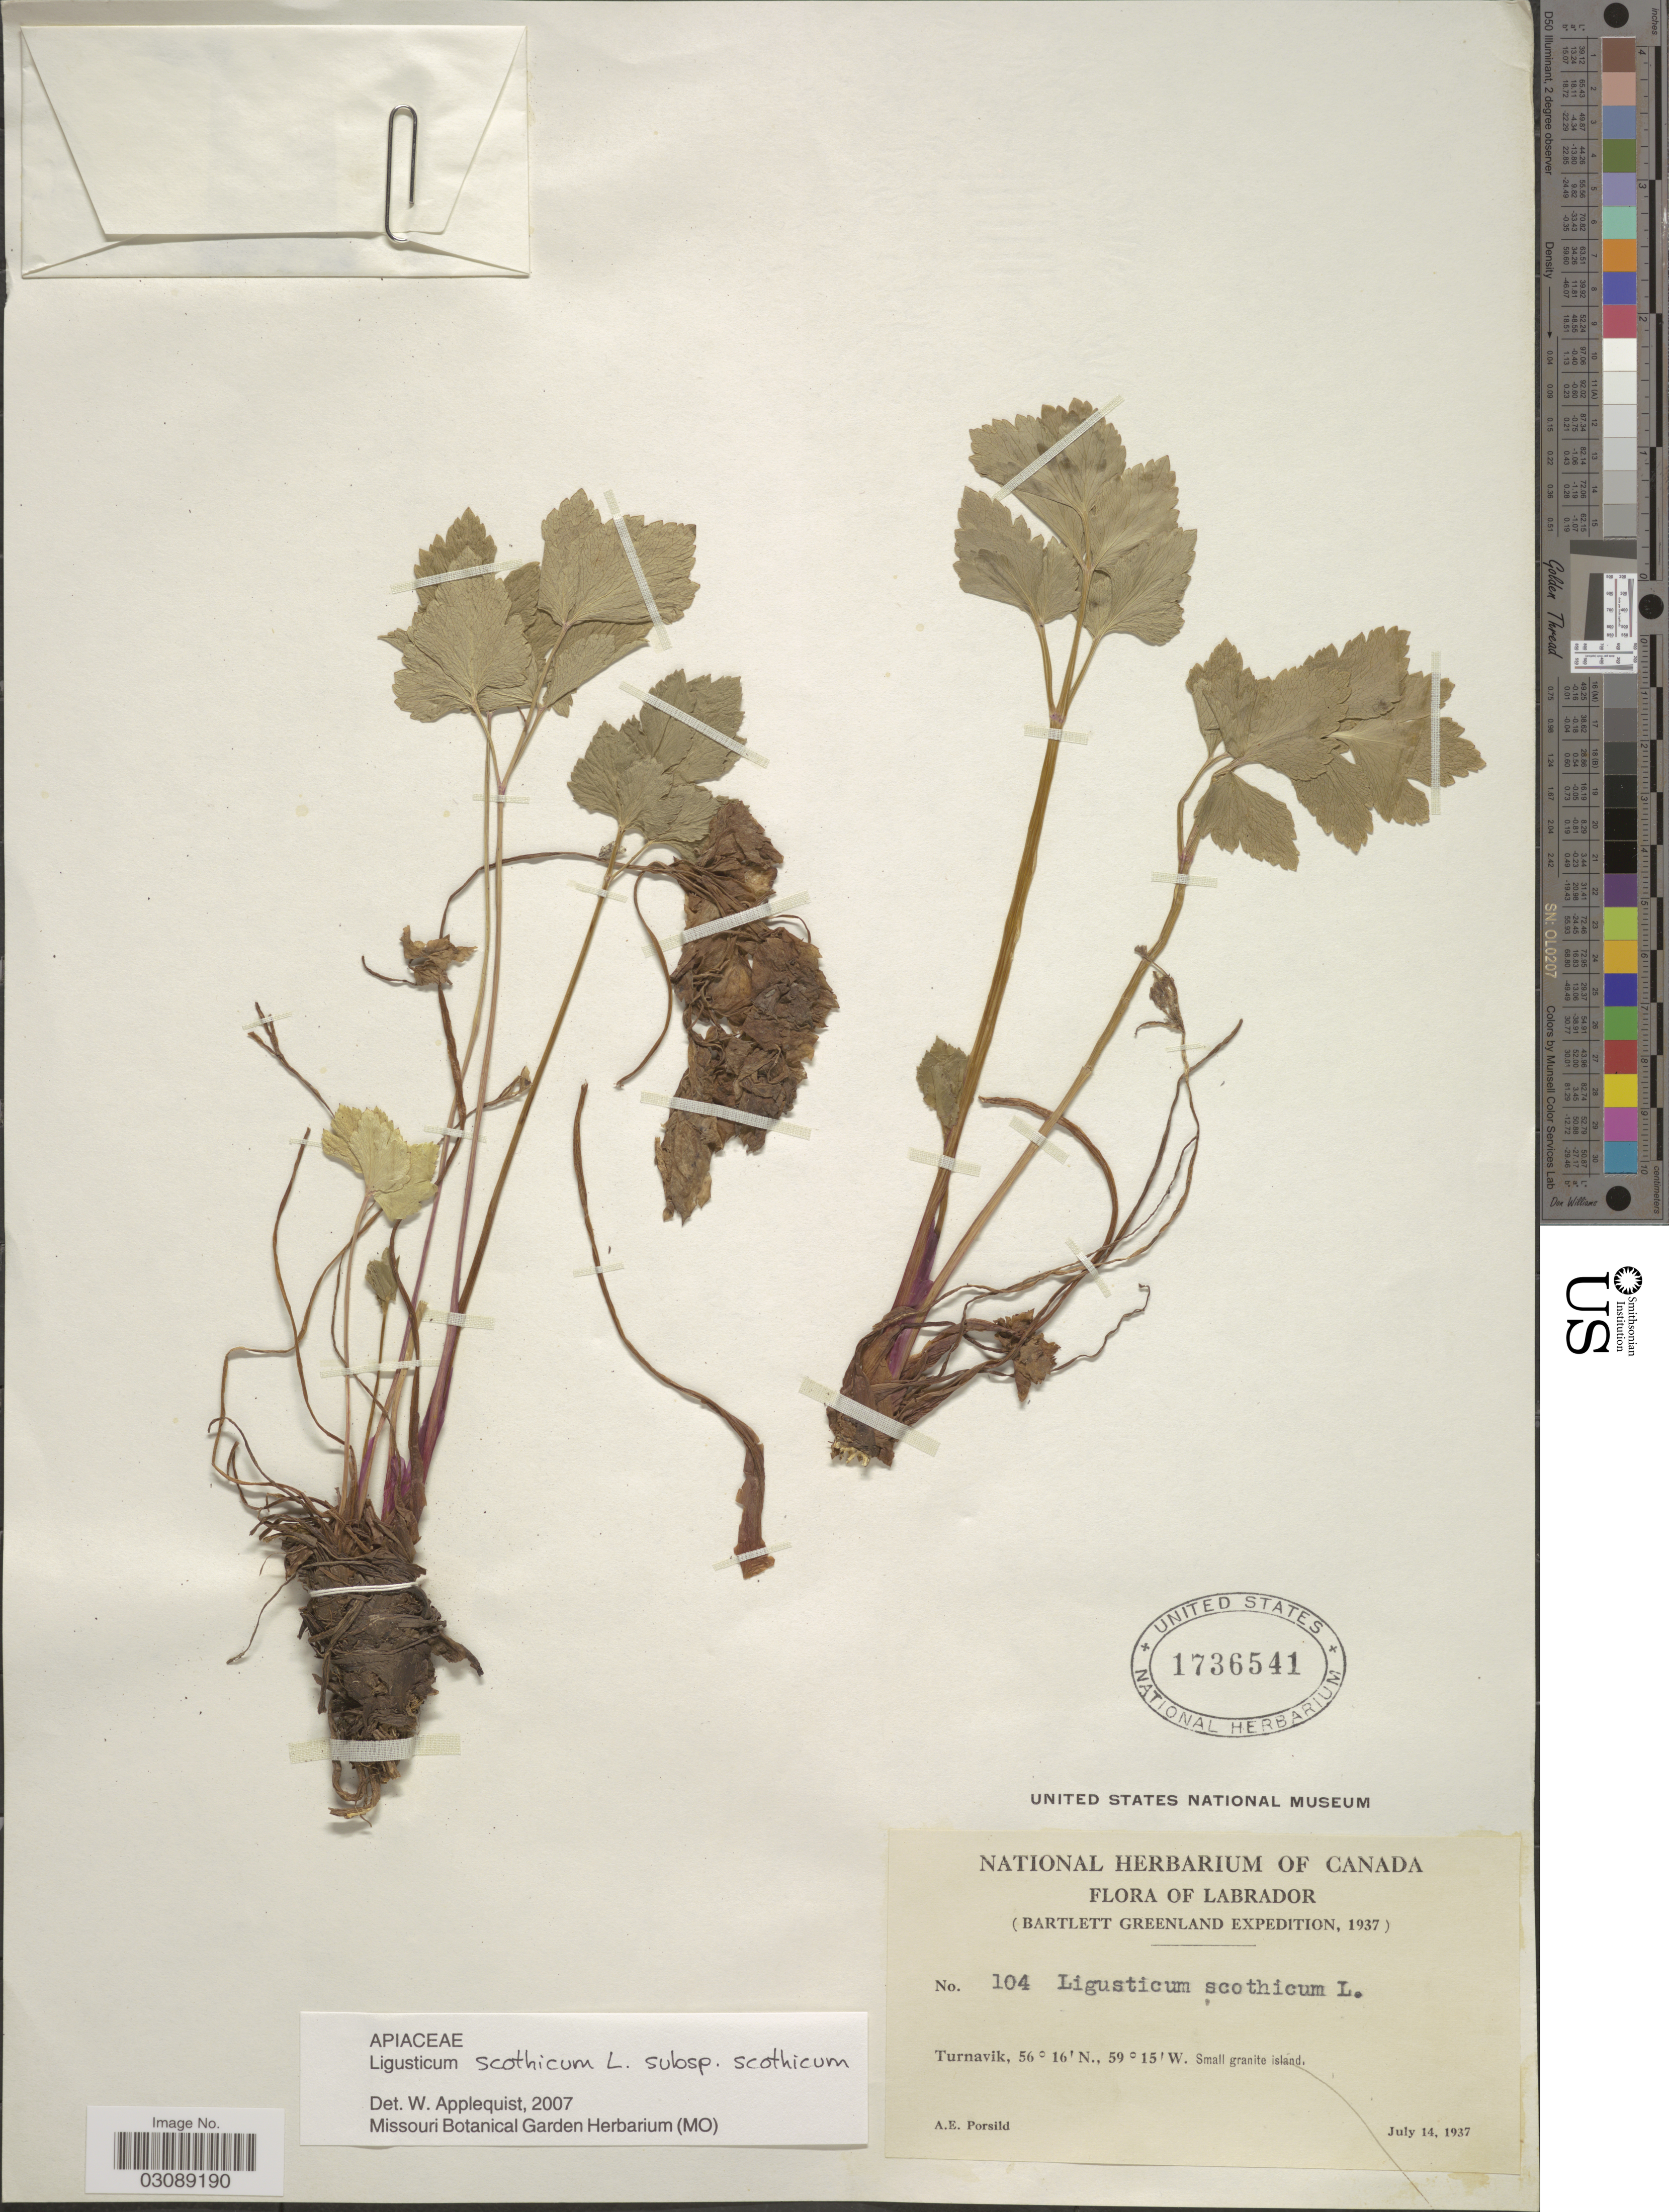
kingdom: Plantae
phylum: Tracheophyta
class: Magnoliopsida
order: Apiales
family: Apiaceae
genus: Ligusticum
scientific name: Ligusticum scoticum subsp. scoticum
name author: L.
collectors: A. Porslid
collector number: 104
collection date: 1937-07-14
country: Canada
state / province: Newfoundland and Labrador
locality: Labrador. Turnavik, Small granite island.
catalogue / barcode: US 1736541